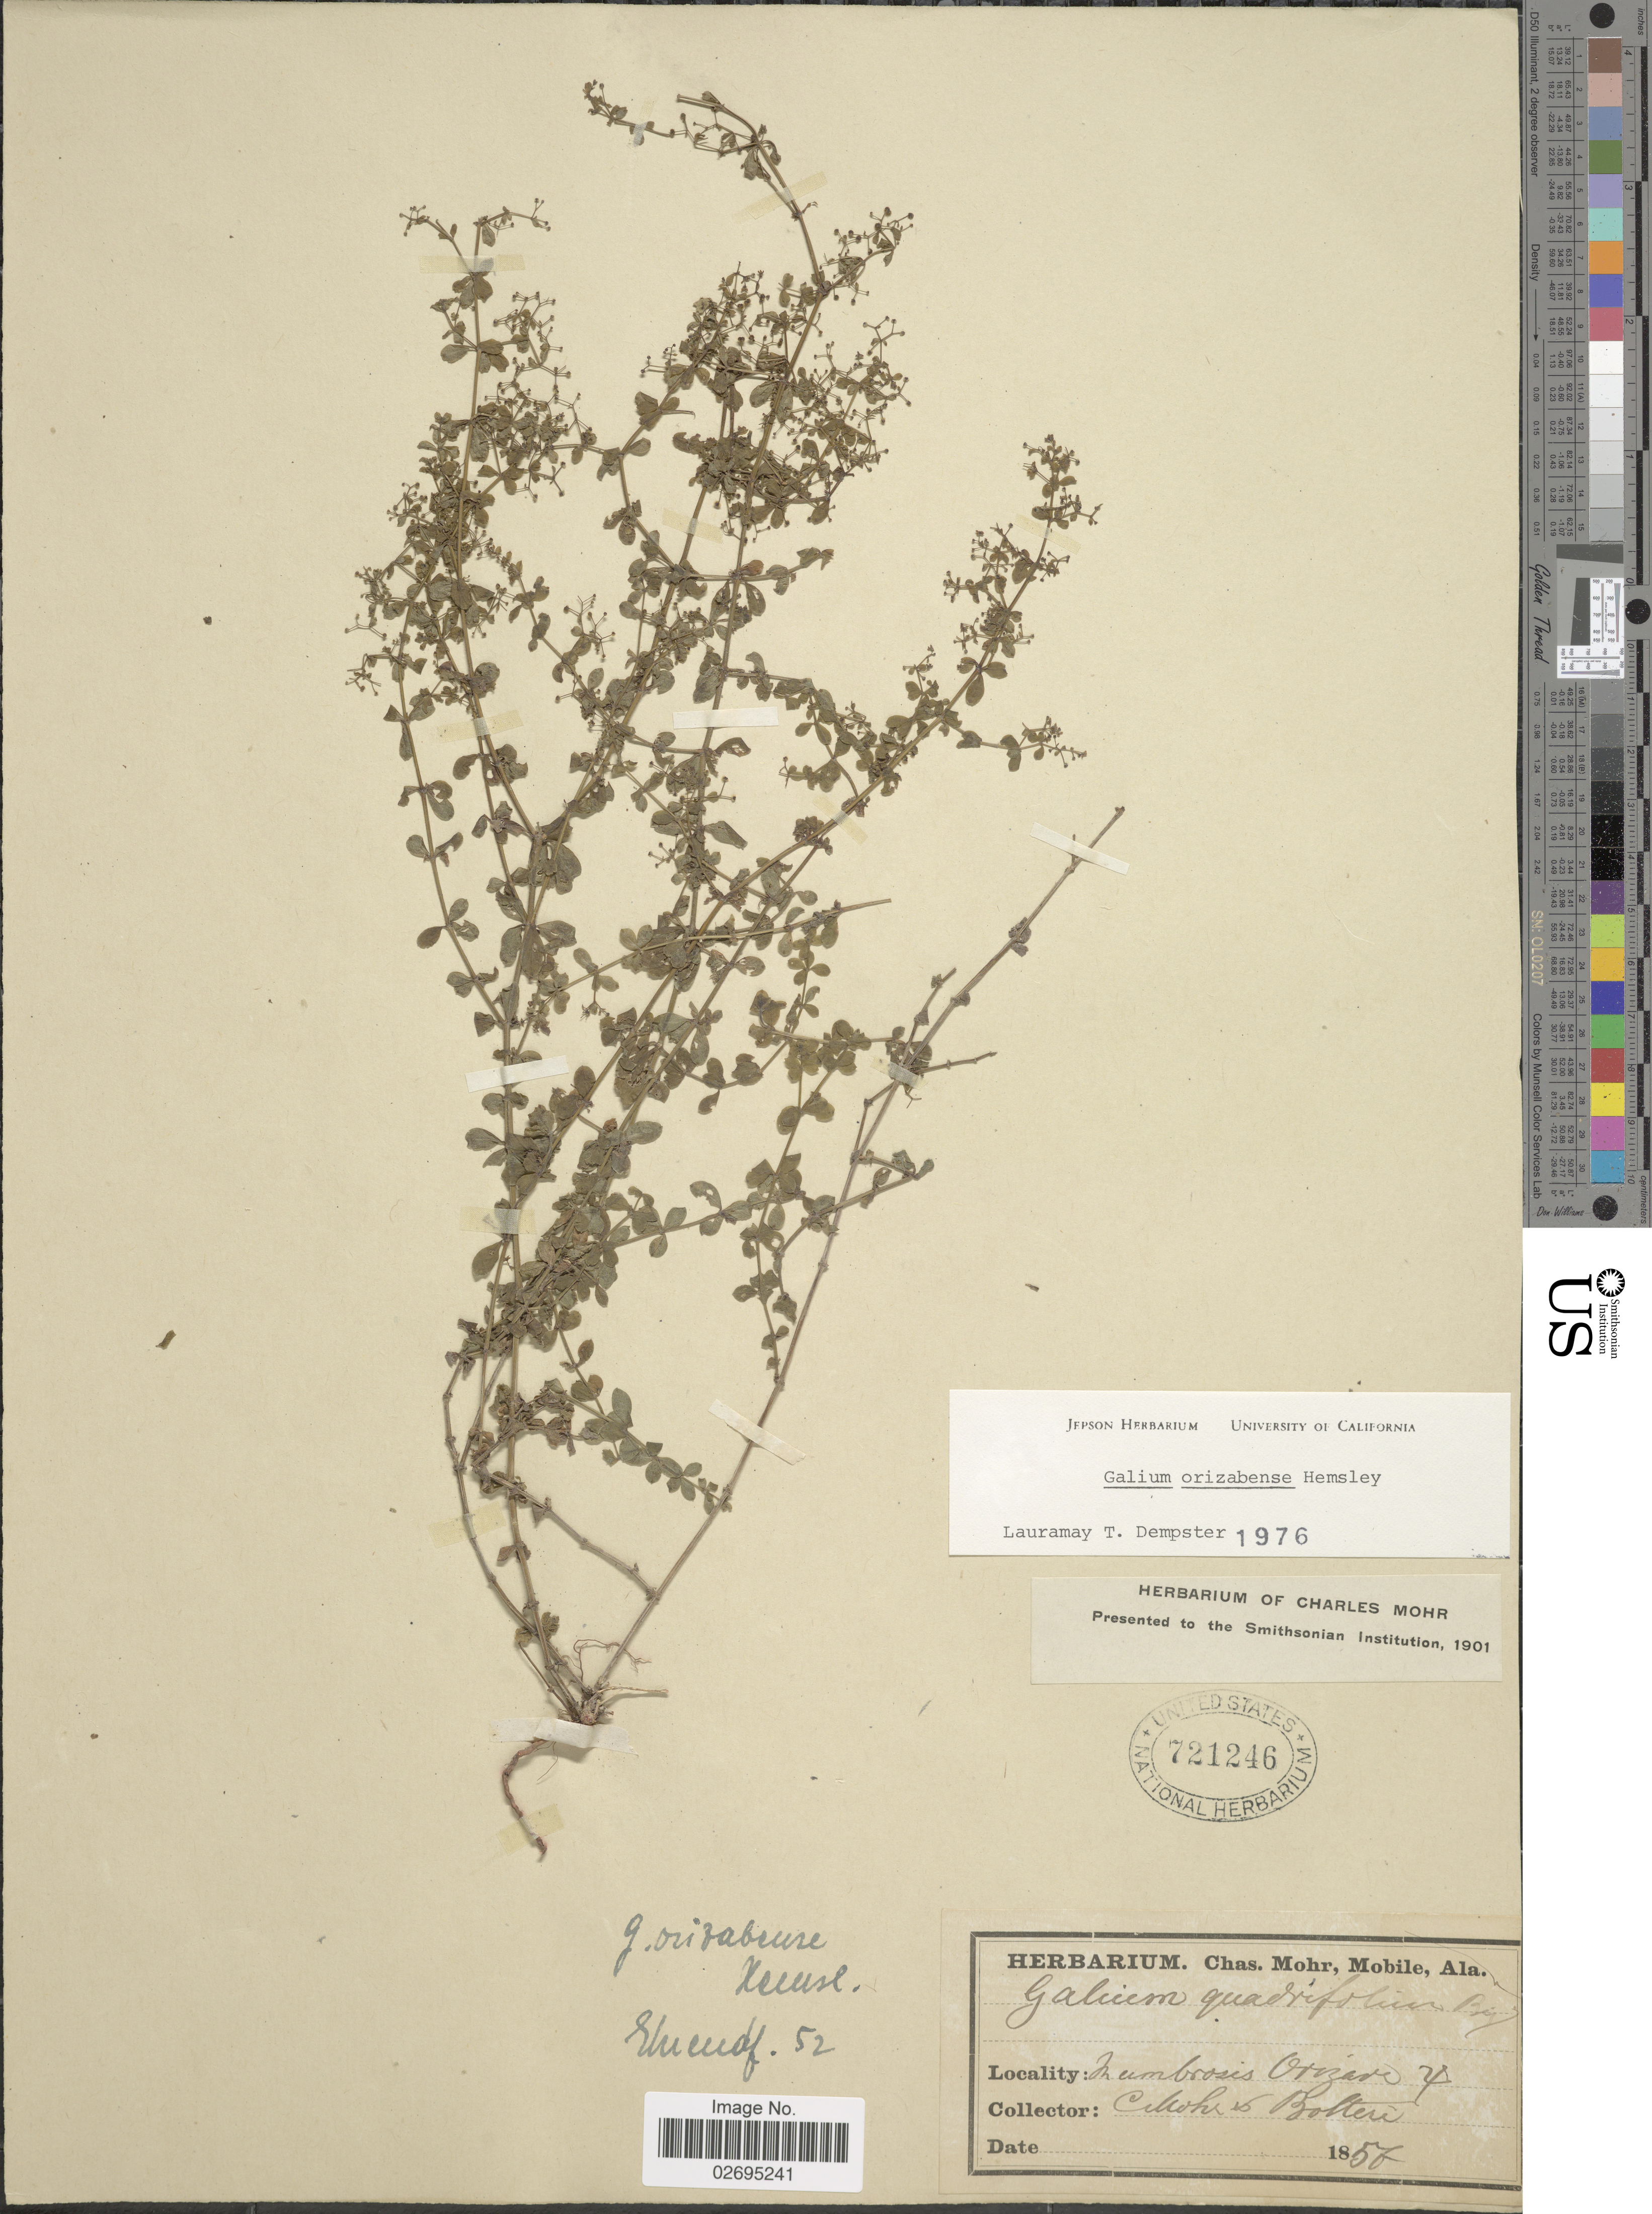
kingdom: Plantae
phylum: Tracheophyta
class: Magnoliopsida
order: Gentianales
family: Rubiaceae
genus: Galium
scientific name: Galium orizabense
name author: Hemsl.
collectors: C. T. Mohr & -. Botteri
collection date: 1857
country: Mexico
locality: In umbrosis Orizava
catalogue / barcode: US 721246